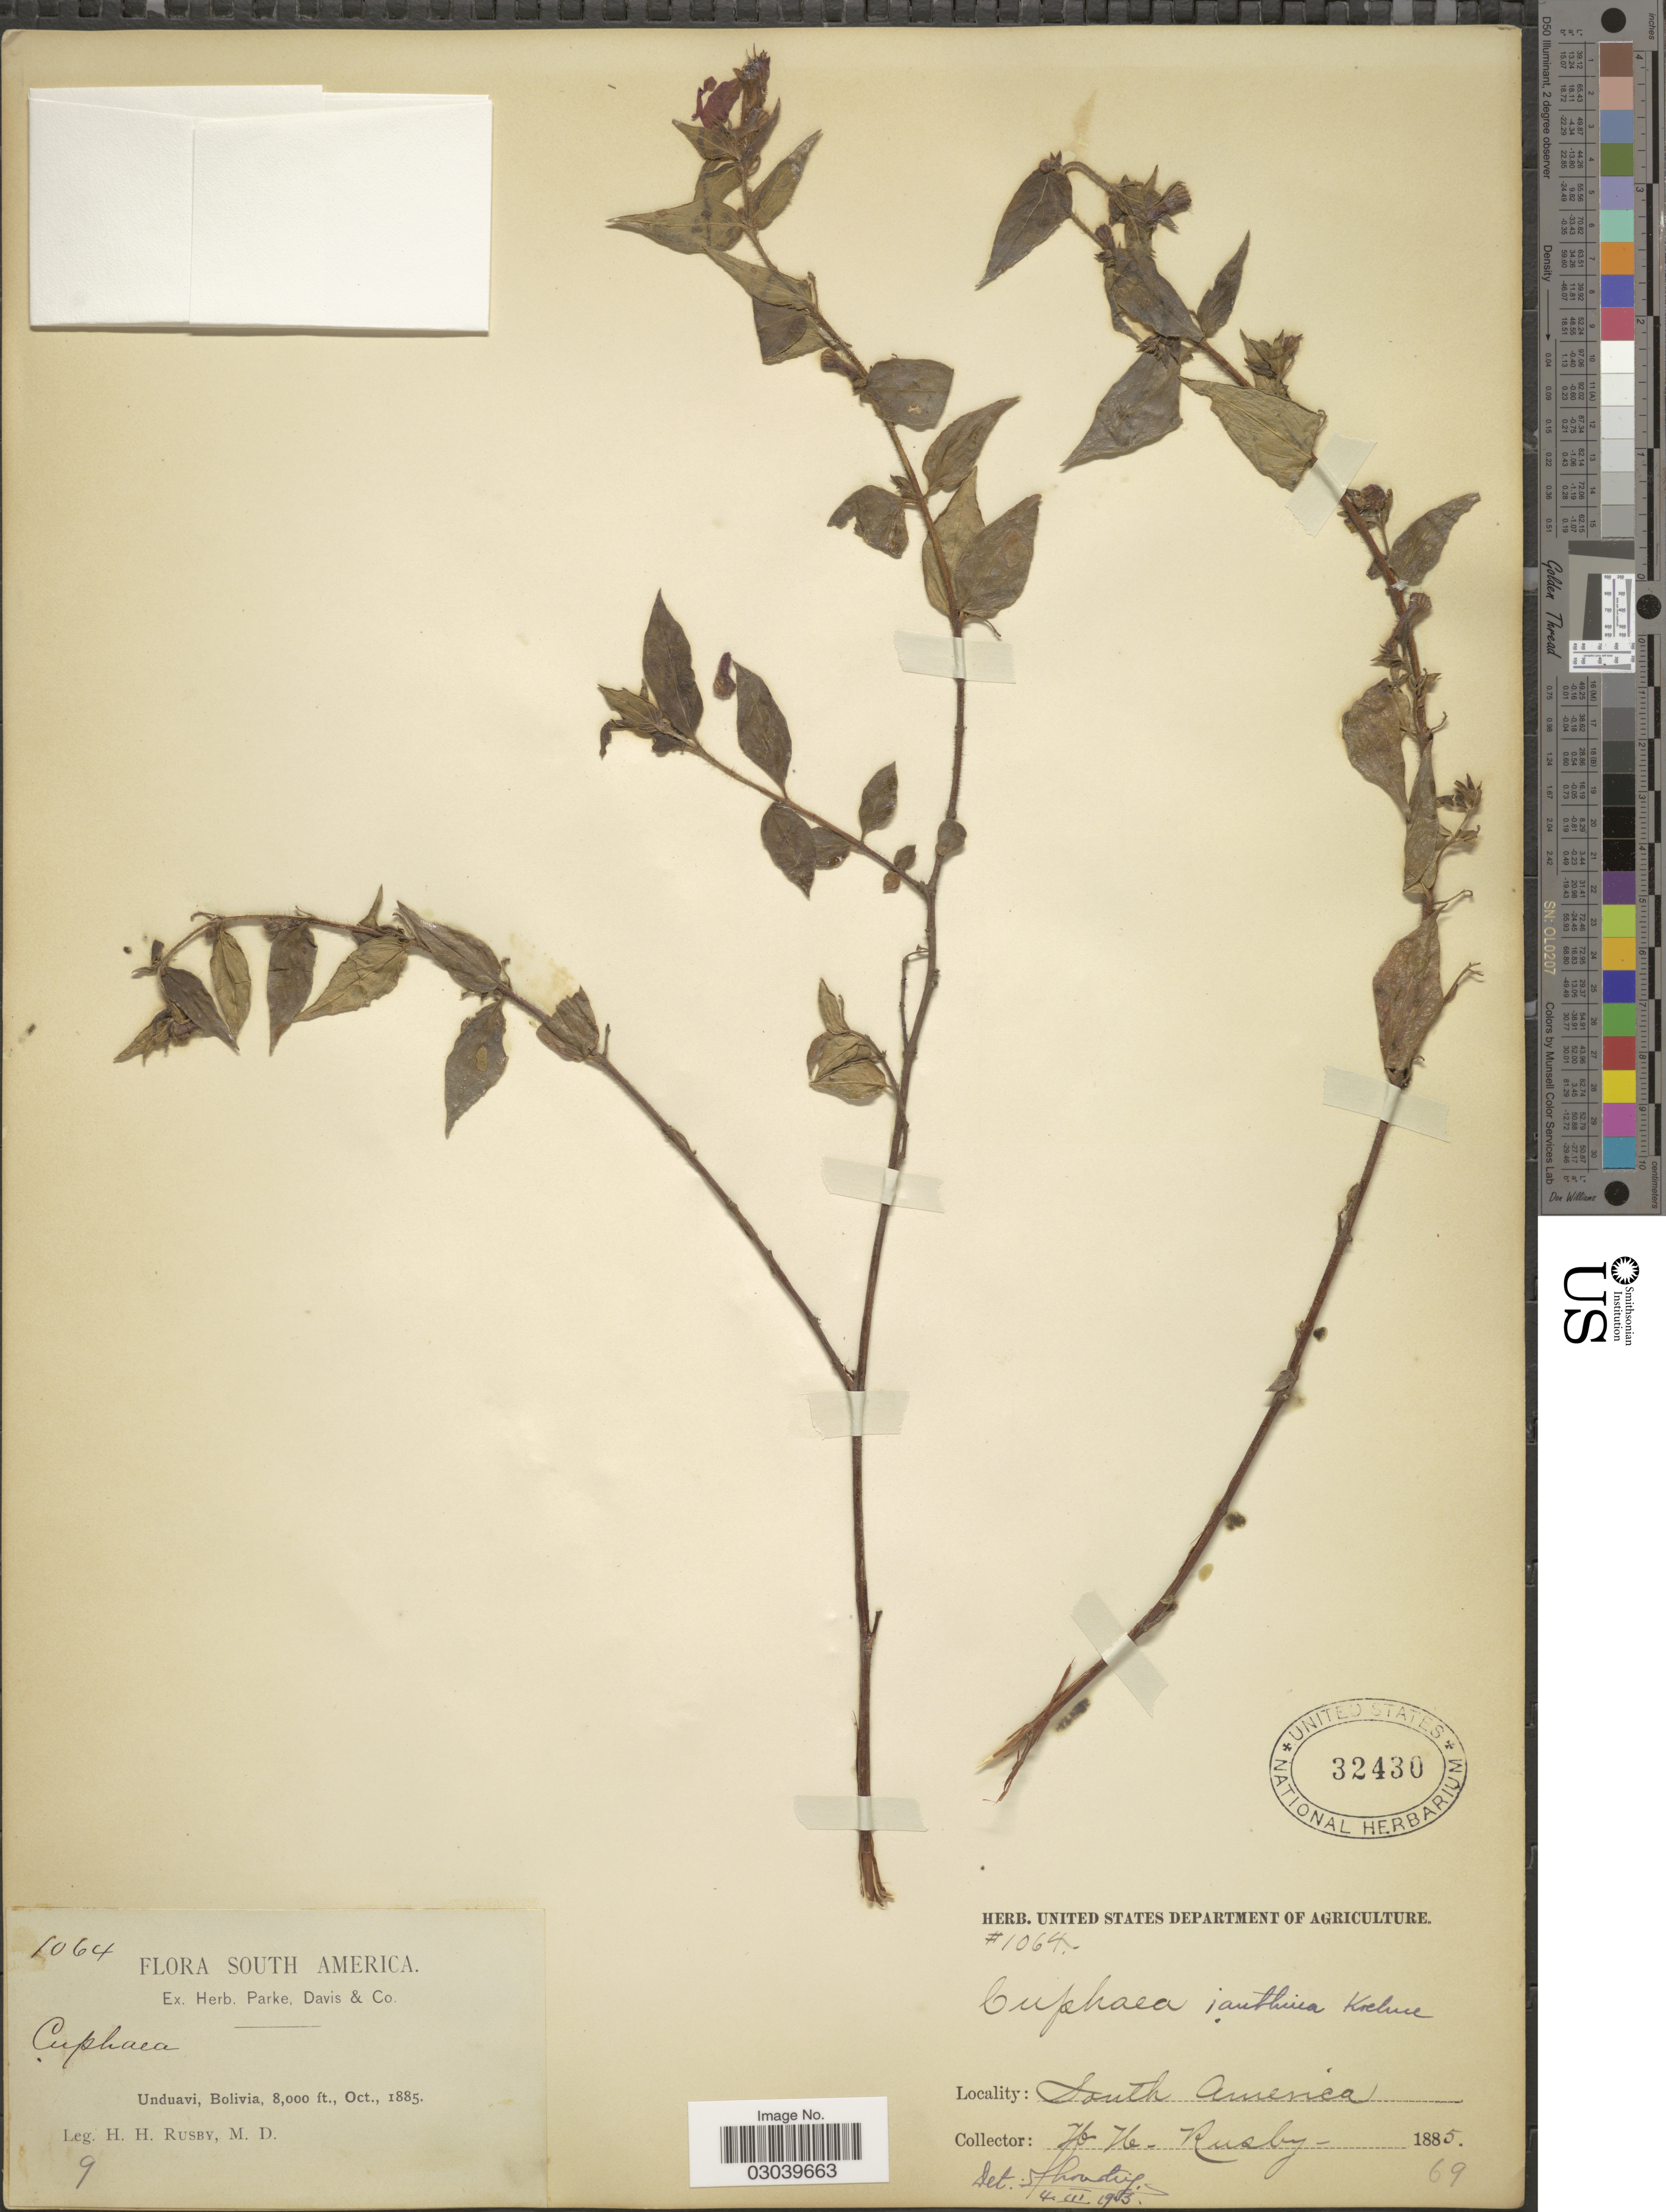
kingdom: Plantae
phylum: Tracheophyta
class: Magnoliopsida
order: Myrtales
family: Lythraceae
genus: Cuphea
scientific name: Cuphea ianthina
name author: Koehne in Mart.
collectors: H. H. Rusby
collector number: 1064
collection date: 1885-10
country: Bolivia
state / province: La Paz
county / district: Nor Yungas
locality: Unduavi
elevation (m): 2438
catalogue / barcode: US 32430